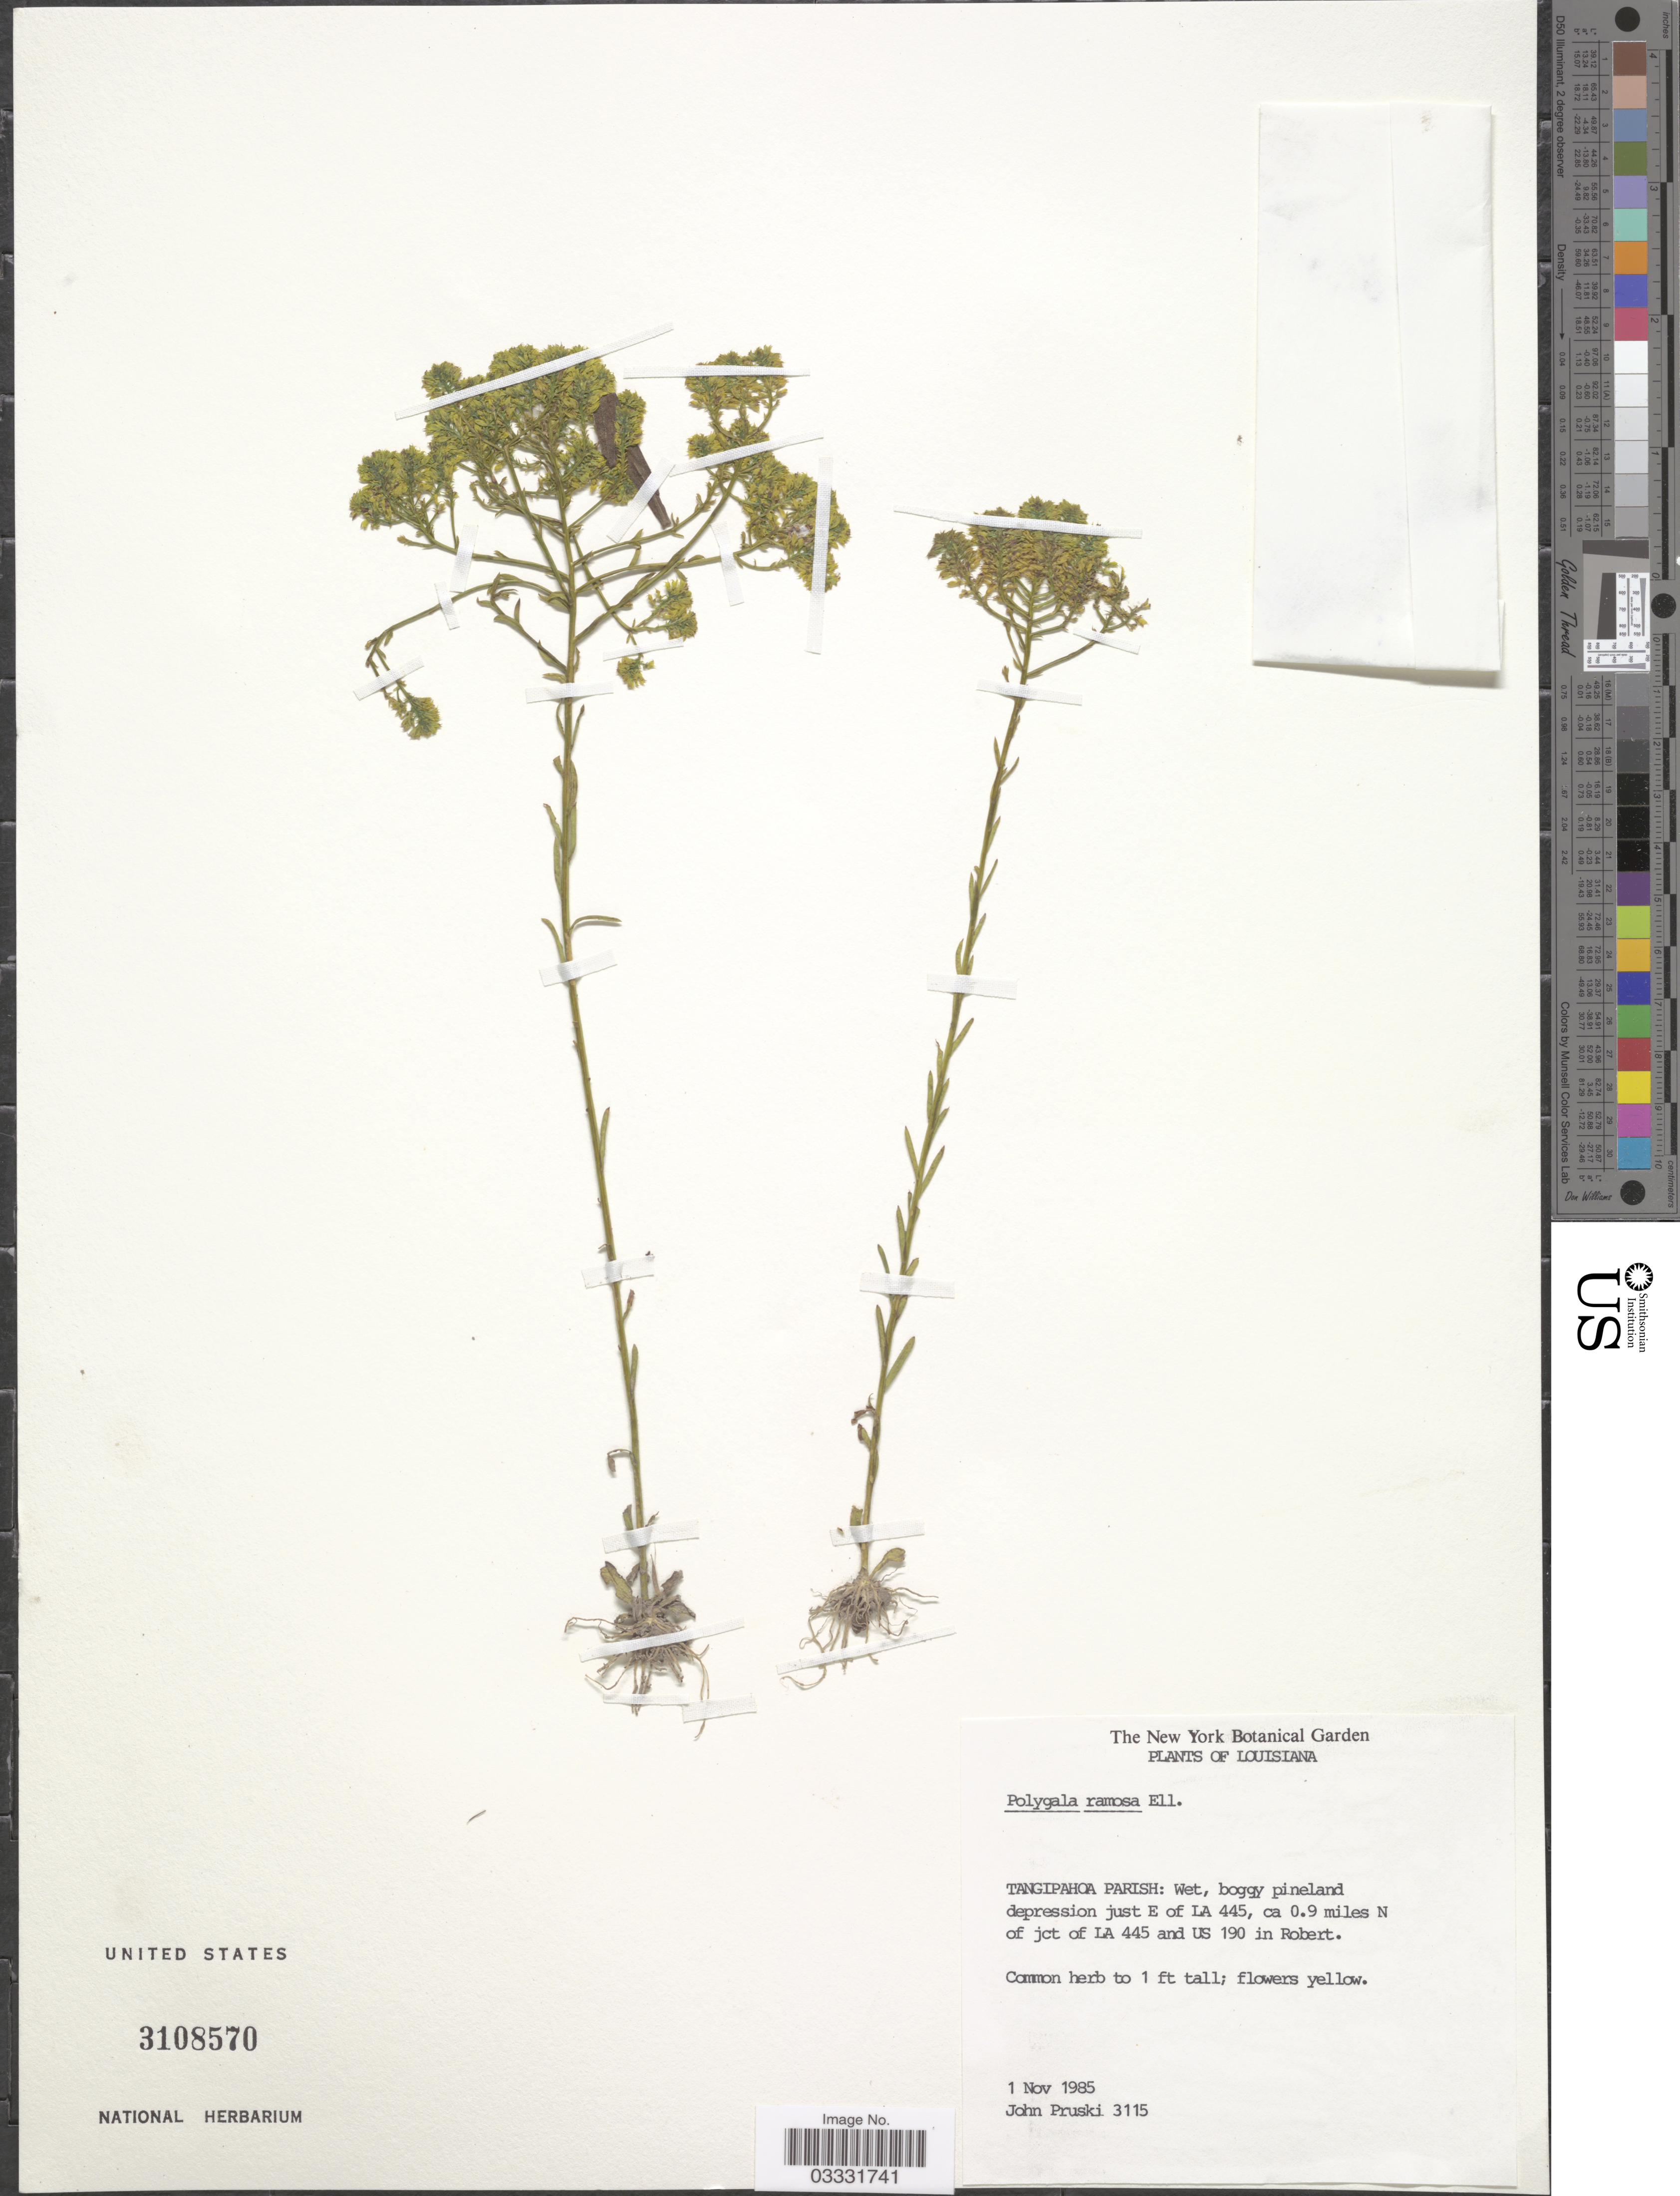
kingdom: Plantae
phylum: Tracheophyta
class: Magnoliopsida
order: Fabales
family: Polygalaceae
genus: Polygala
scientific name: Polygala ramosa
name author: Elliott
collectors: J. F. Pruski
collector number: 3115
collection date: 1985-11-01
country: United States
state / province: Louisiana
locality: Tangipahoa Parish: Wet, boggy pineland depression just E of LA 445, ca 0.9 miles N of jct of LA 445 and US 190 in Robert.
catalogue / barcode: US 3108570